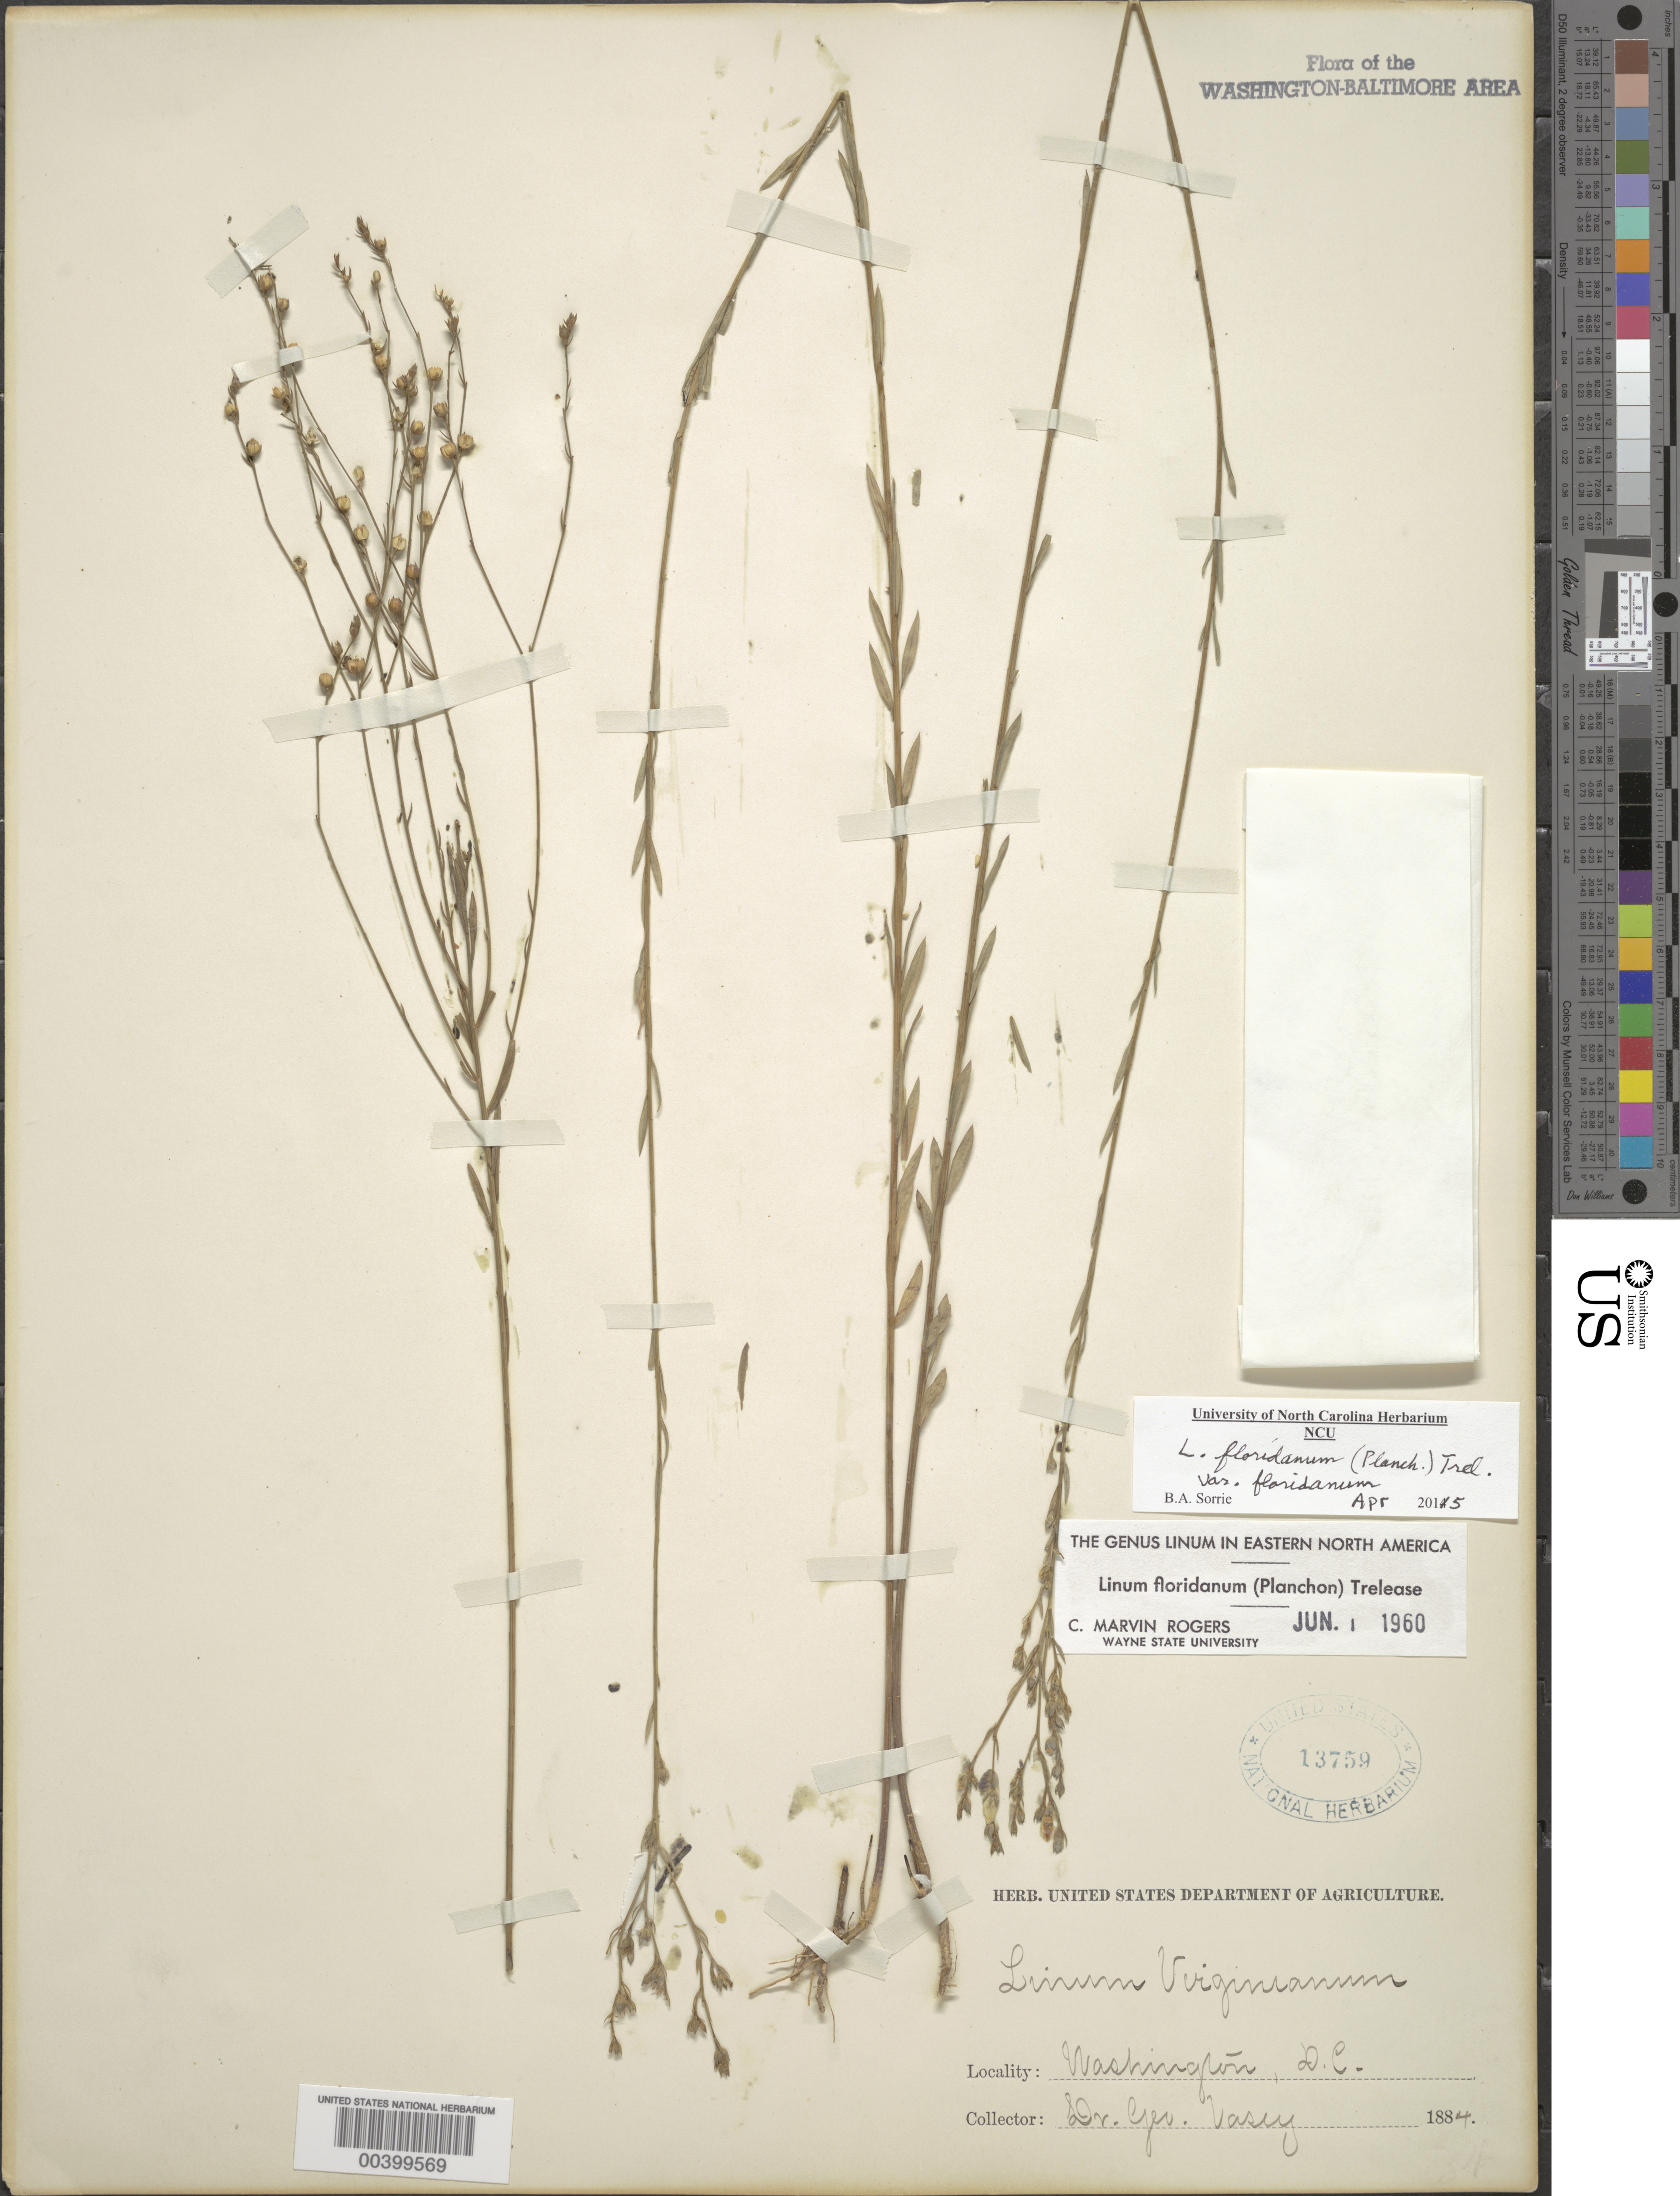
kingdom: Plantae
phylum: Tracheophyta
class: Magnoliopsida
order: Malpighiales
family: Linaceae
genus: Linum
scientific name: Linum floridanum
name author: (Planch.) Trel.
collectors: G. Vasey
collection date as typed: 1884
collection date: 1884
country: United States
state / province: District of Columbia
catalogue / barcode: US 13759